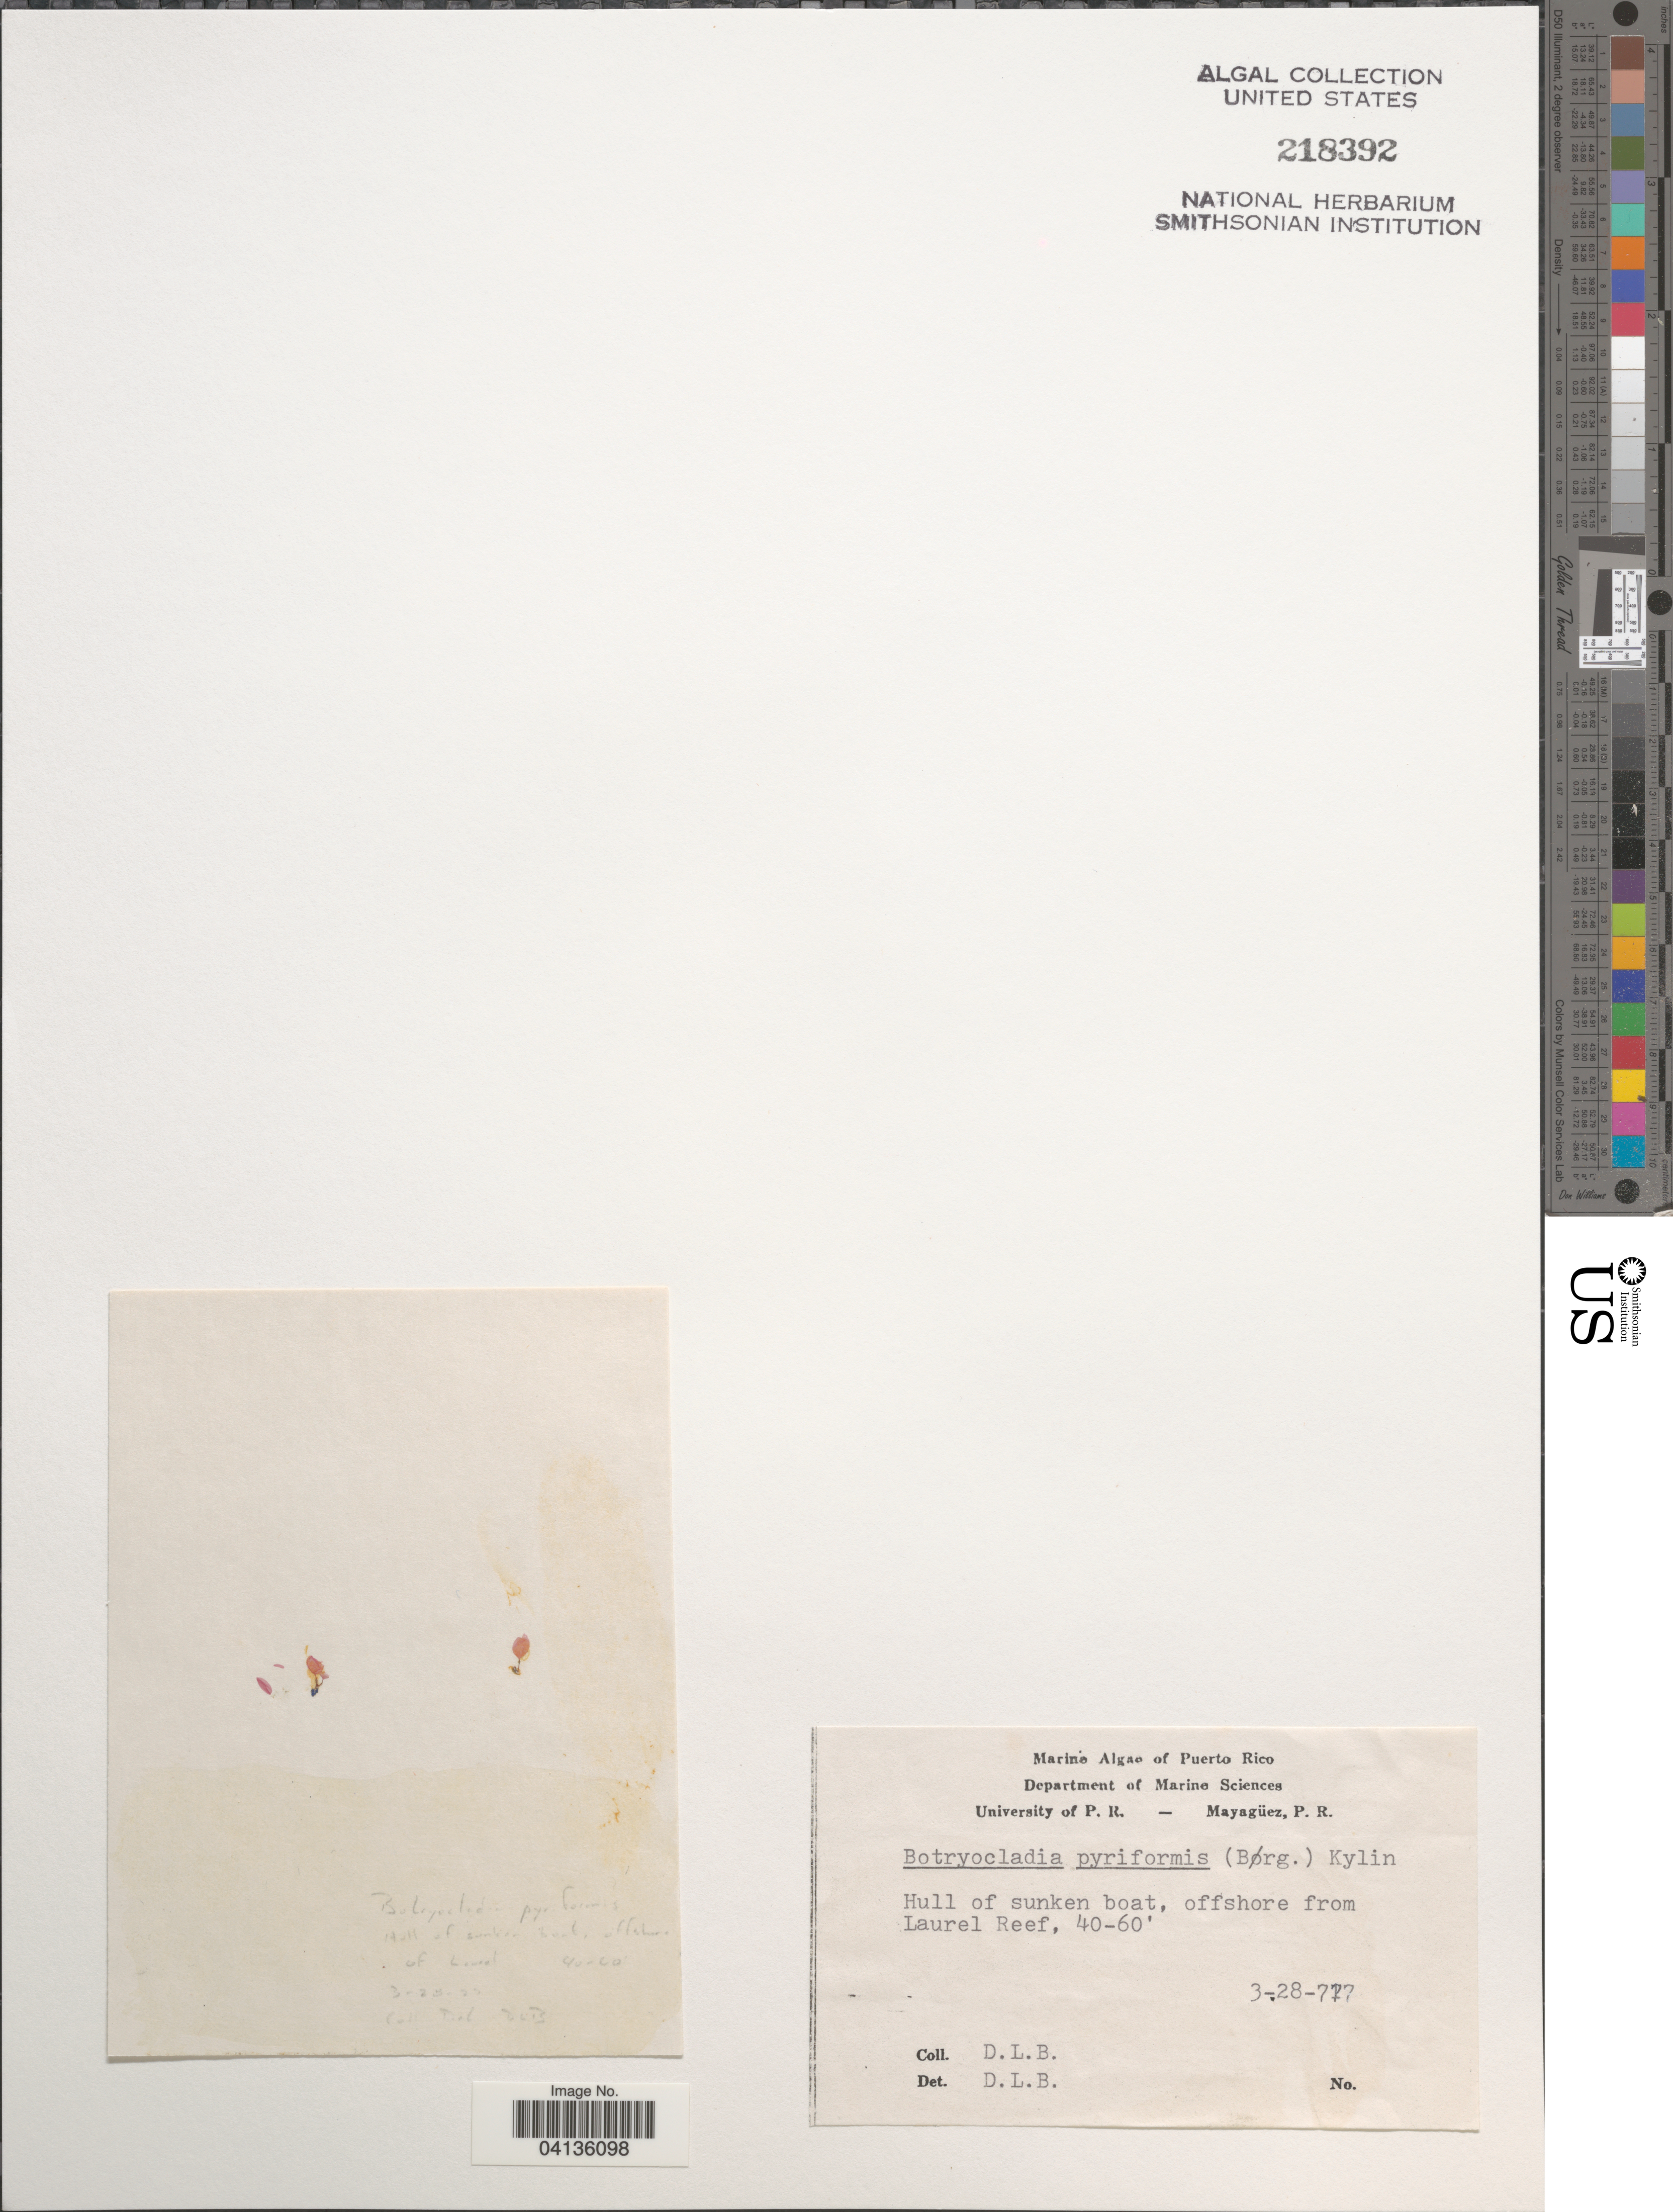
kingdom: Plantae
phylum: Rhodophyta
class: Florideophyceae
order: Ceramiales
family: Rhodomelaceae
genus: Chondria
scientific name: Chondria capillaris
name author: M.J. Wynne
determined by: Algae name updating Project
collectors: D. L. B.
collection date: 1777-03-28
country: Puerto Rico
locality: Hull of sunken boat, offshore from Laurel Reef.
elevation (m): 40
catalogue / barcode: US 218392